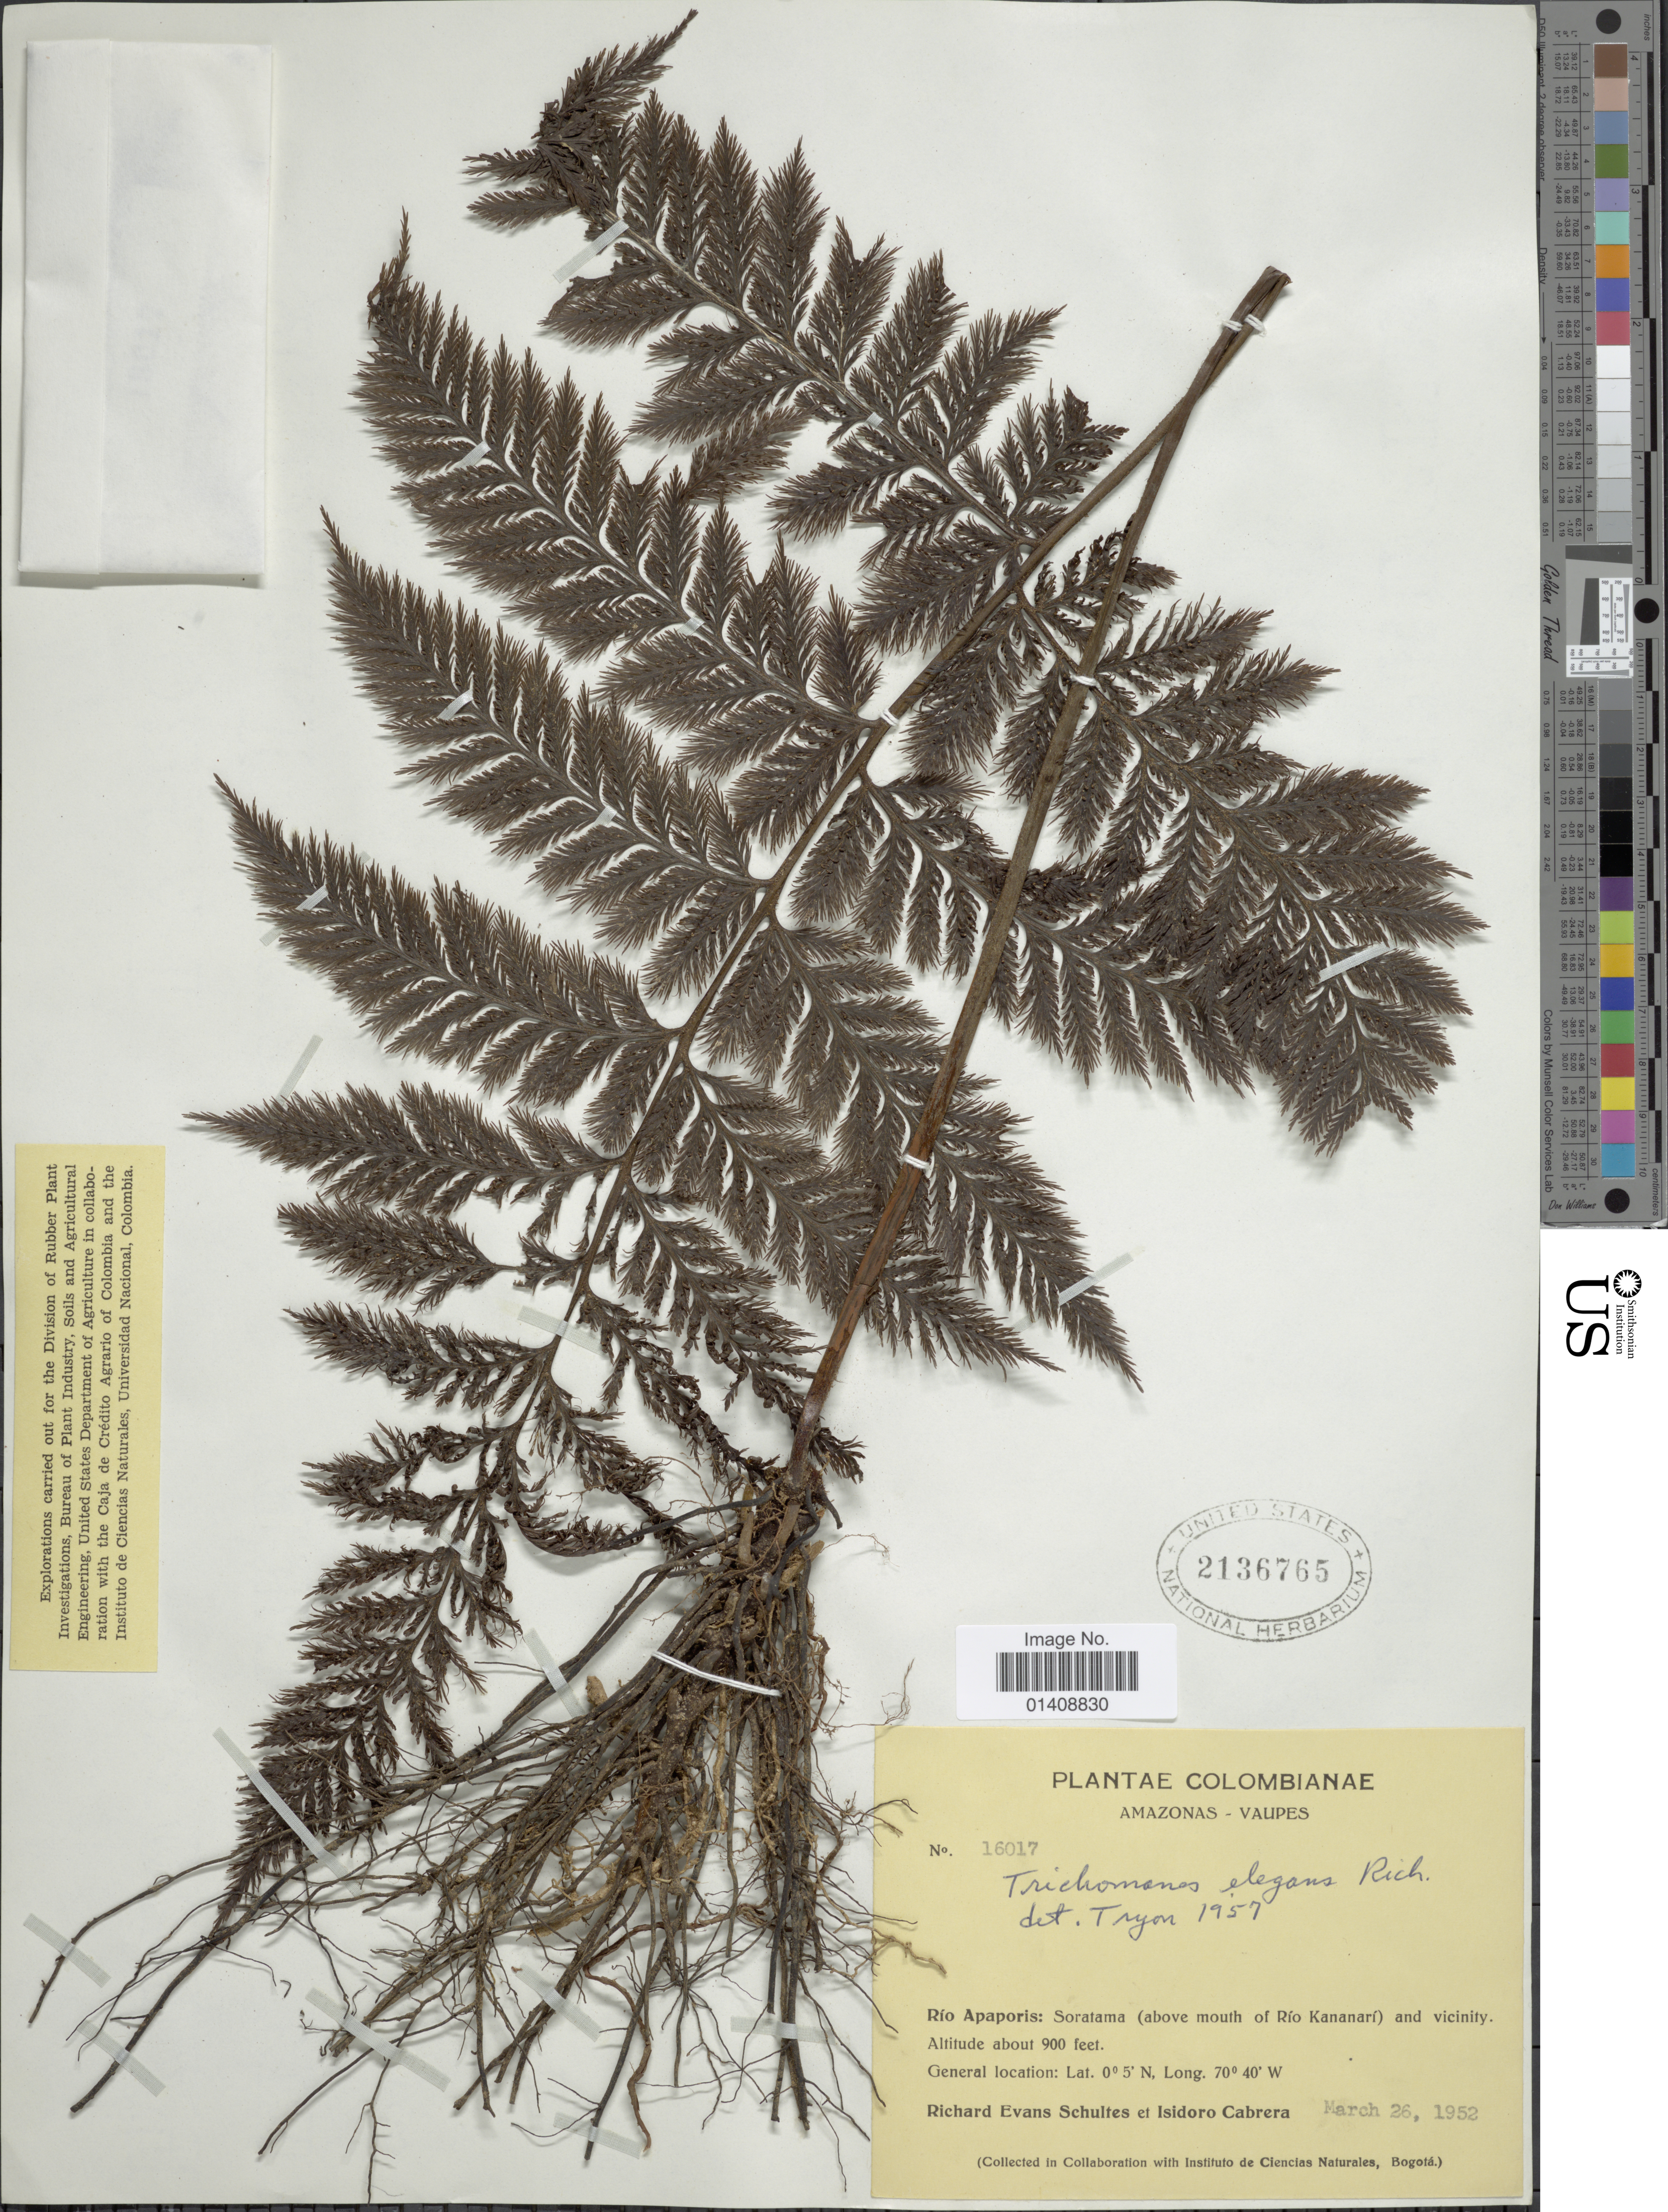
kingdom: Plantae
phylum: Tracheophyta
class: Polypodiopsida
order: Hymenophyllales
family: Hymenophyllaceae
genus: Trichomanes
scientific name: Trichomanes elegans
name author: Rich.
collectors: R. E. Schultes & I. Cabrera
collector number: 16017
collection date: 1952-03-26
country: Colombia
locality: Amazonas-Vaupes. Rio Apaporis: Soratama (above mouth of Rio Kananari) and vicinity.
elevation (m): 274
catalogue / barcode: US 2136765